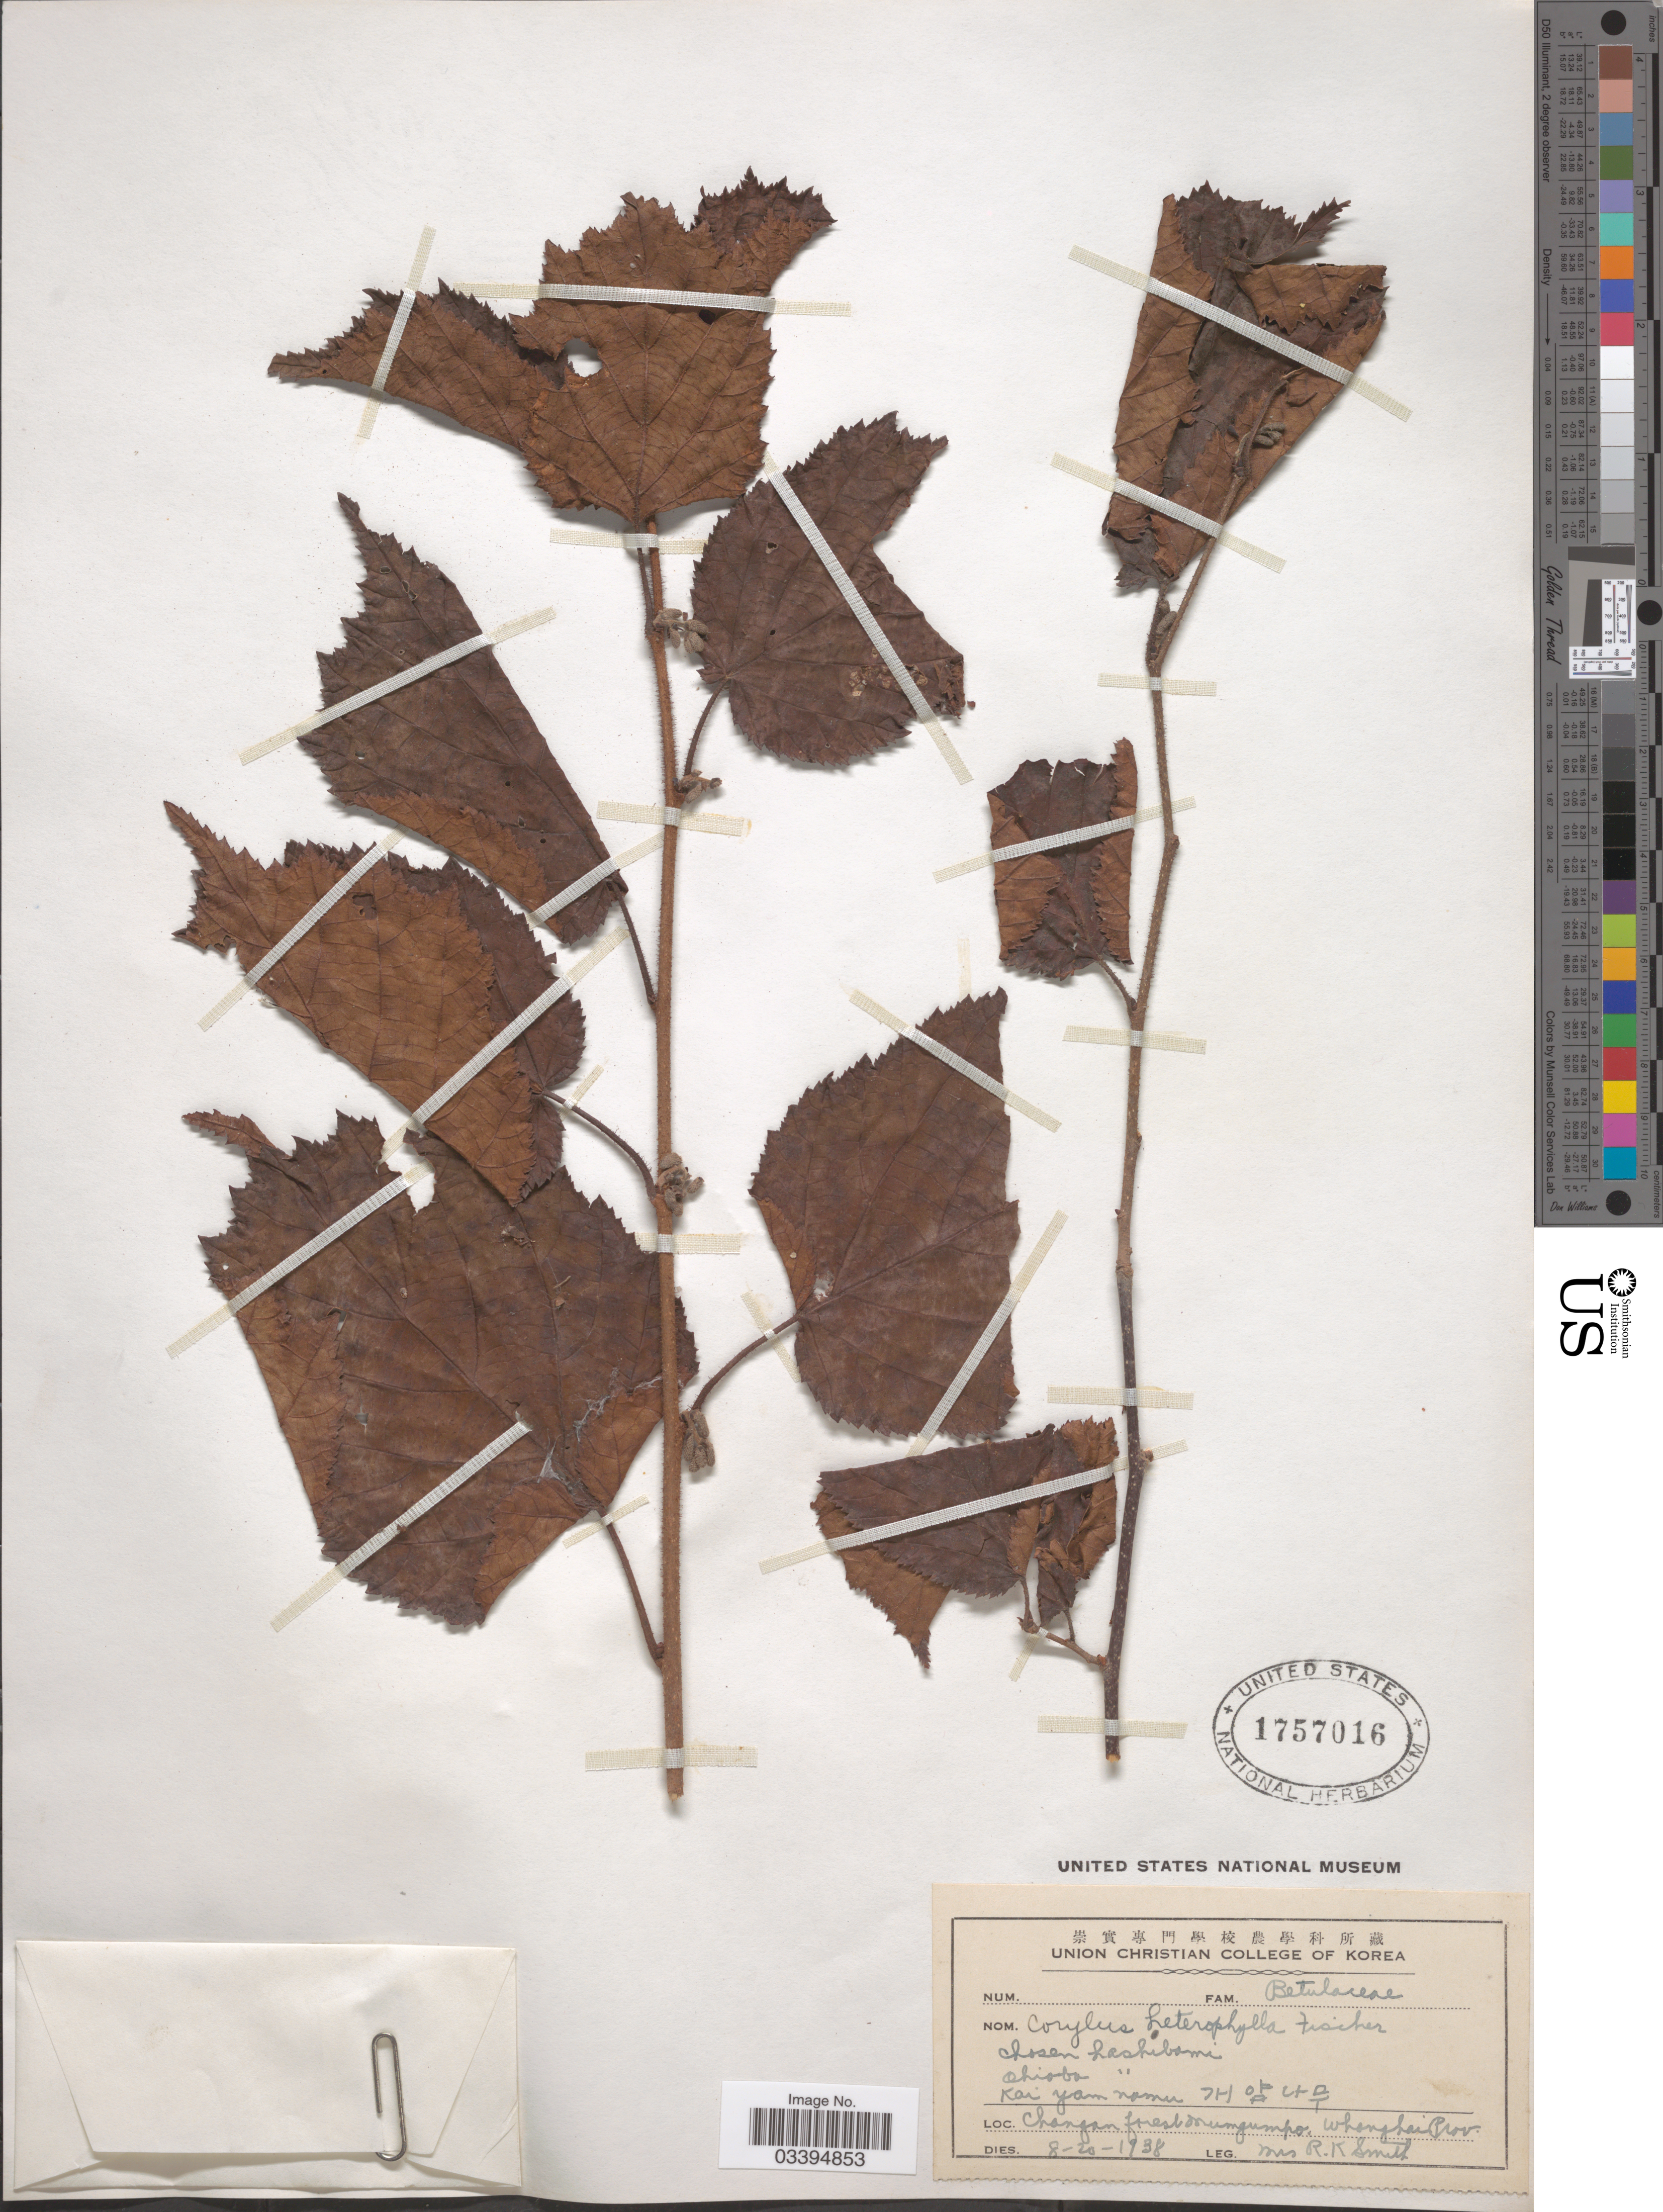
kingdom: Plantae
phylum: Tracheophyta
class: Magnoliopsida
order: Fagales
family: Betulaceae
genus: Corylus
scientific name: Corylus heterophylla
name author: Fisch. ex Trautv.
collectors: Mrs. R. K. Smith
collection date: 1938-08-20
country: China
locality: Changan forest osumgumpo, Whangai Prov.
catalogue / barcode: US 1757016